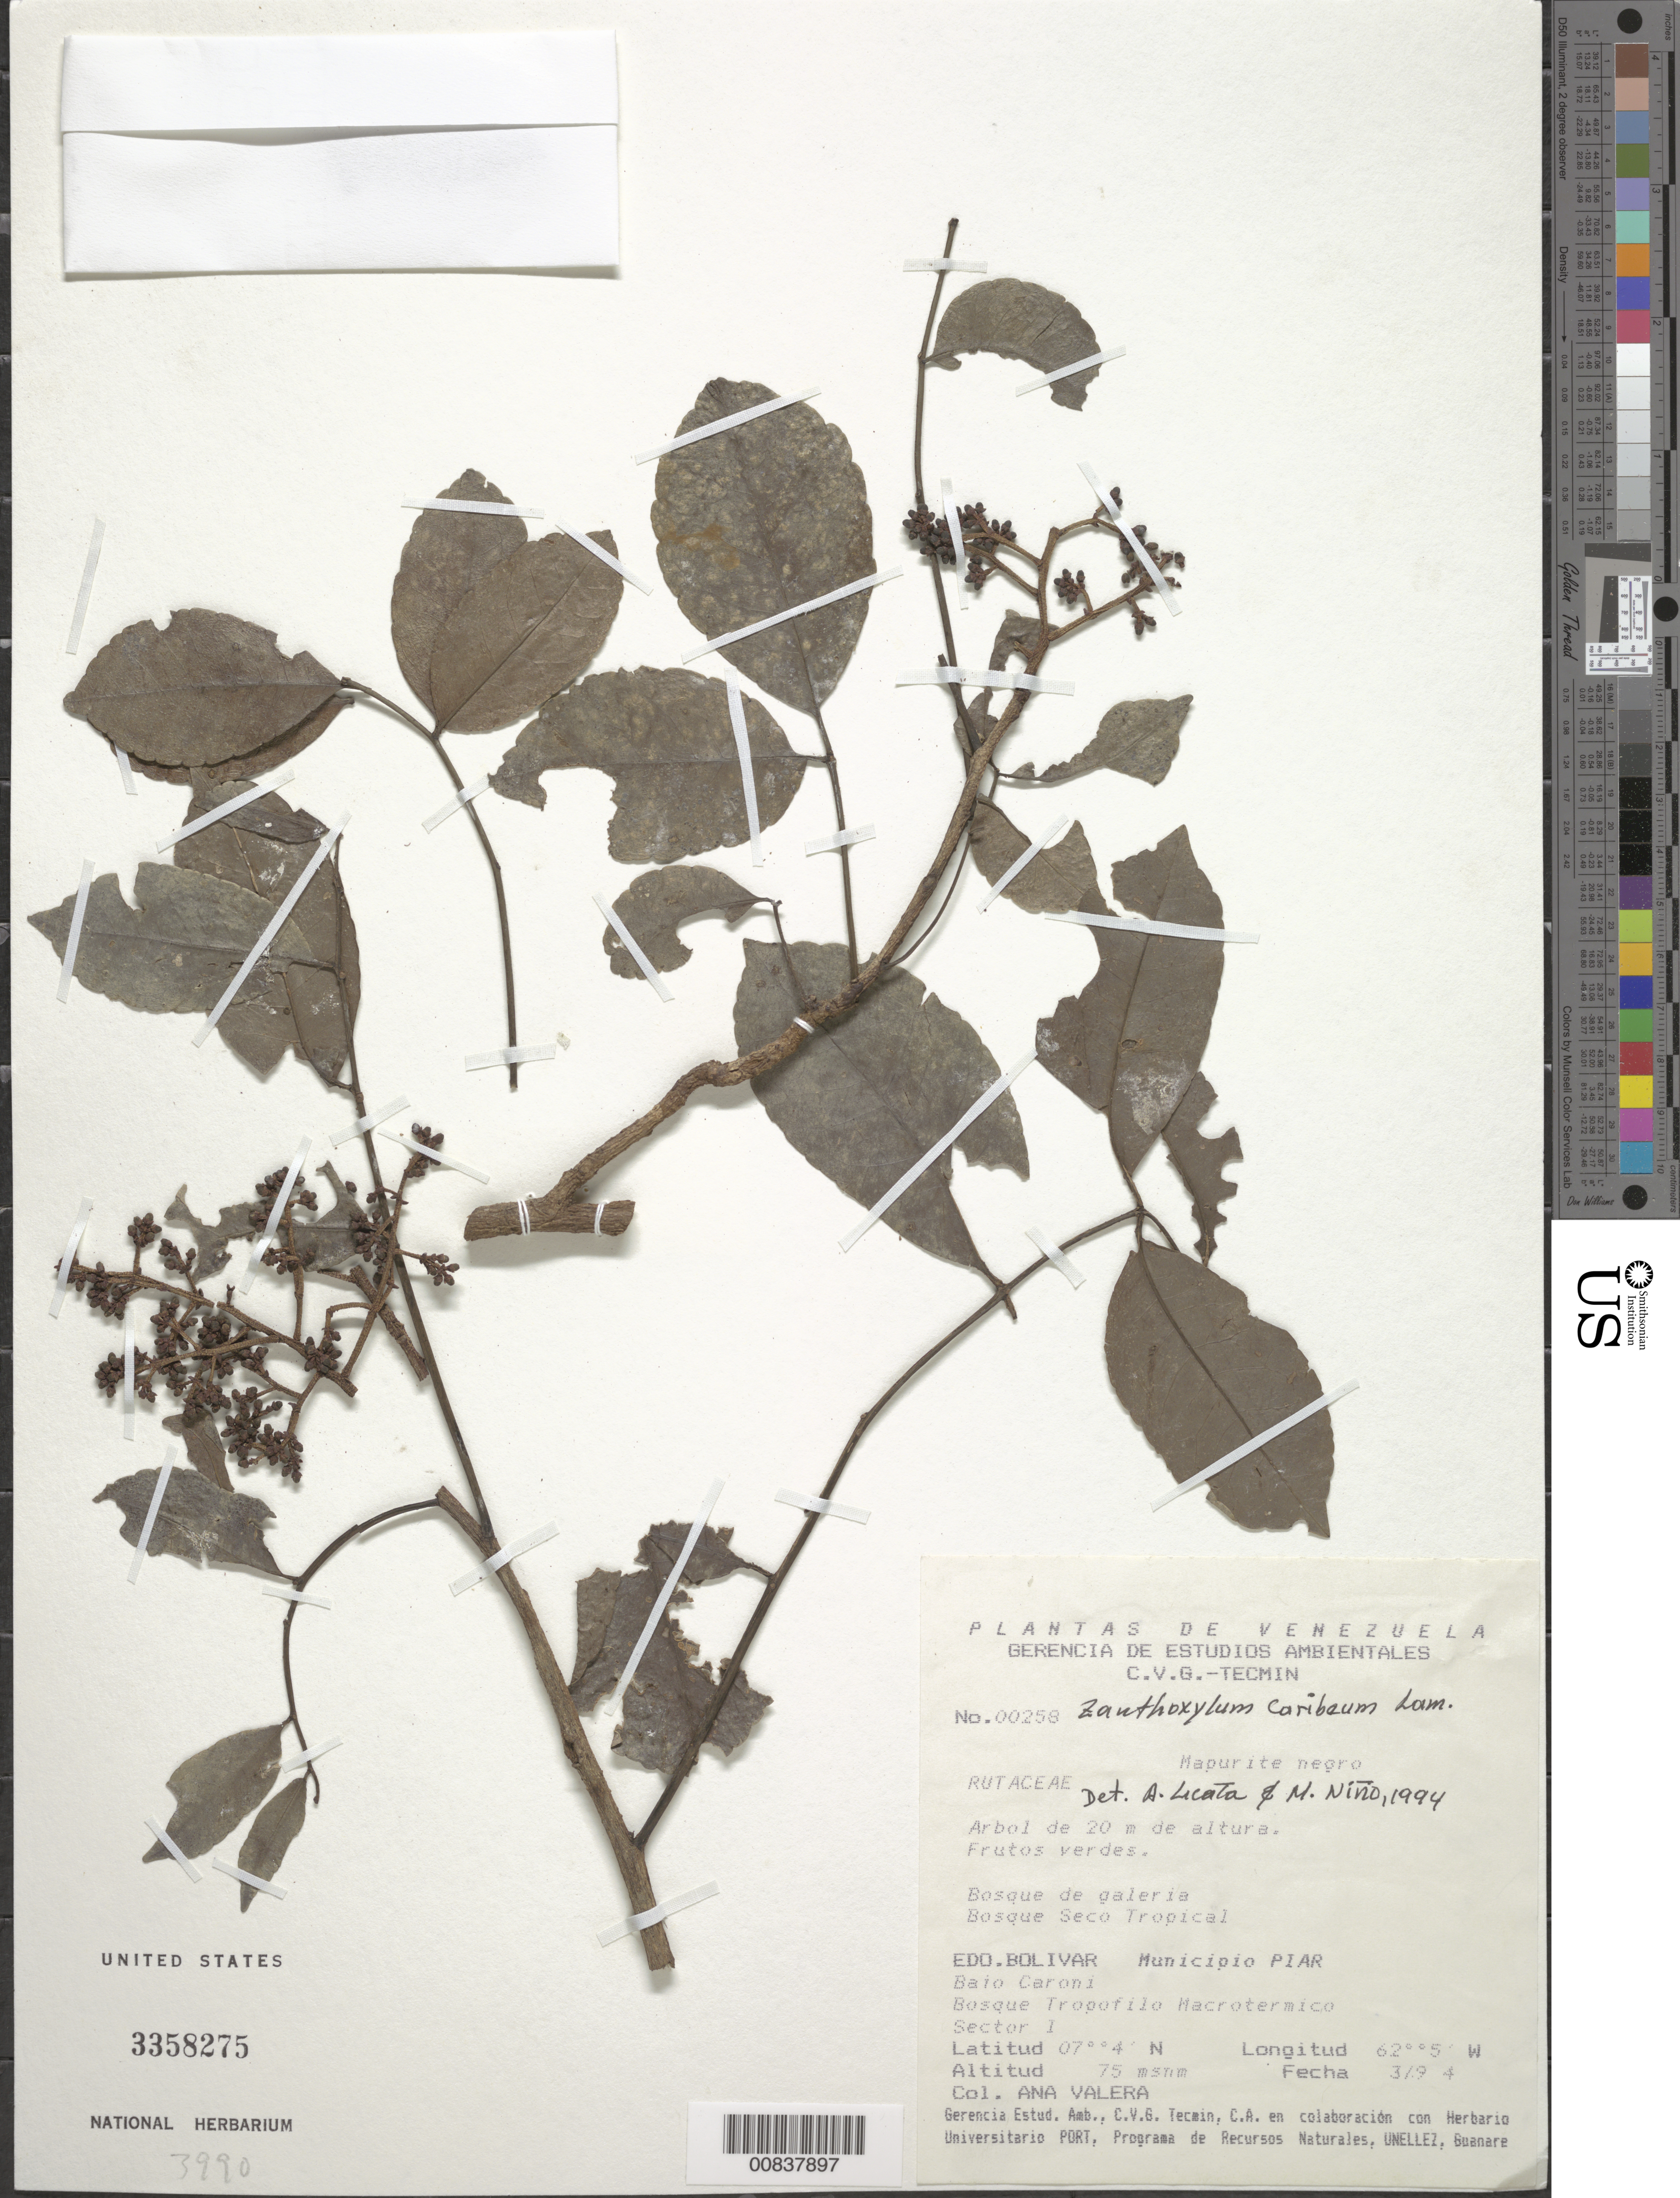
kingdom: Plantae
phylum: Tracheophyta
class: Magnoliopsida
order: Sapindales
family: Rutaceae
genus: Zanthoxylum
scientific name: Zanthoxylum caribaeum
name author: Lam.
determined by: Licata, A.; Niño, S. M.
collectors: A. Valera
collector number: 258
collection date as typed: Mar-94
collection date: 1994-03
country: Venezuela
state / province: Bolívar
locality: Mun. Piar, Bajo Caroní, Sector 1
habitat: Bosque de galeria, bosque seco tropical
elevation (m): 75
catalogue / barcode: US 3358275